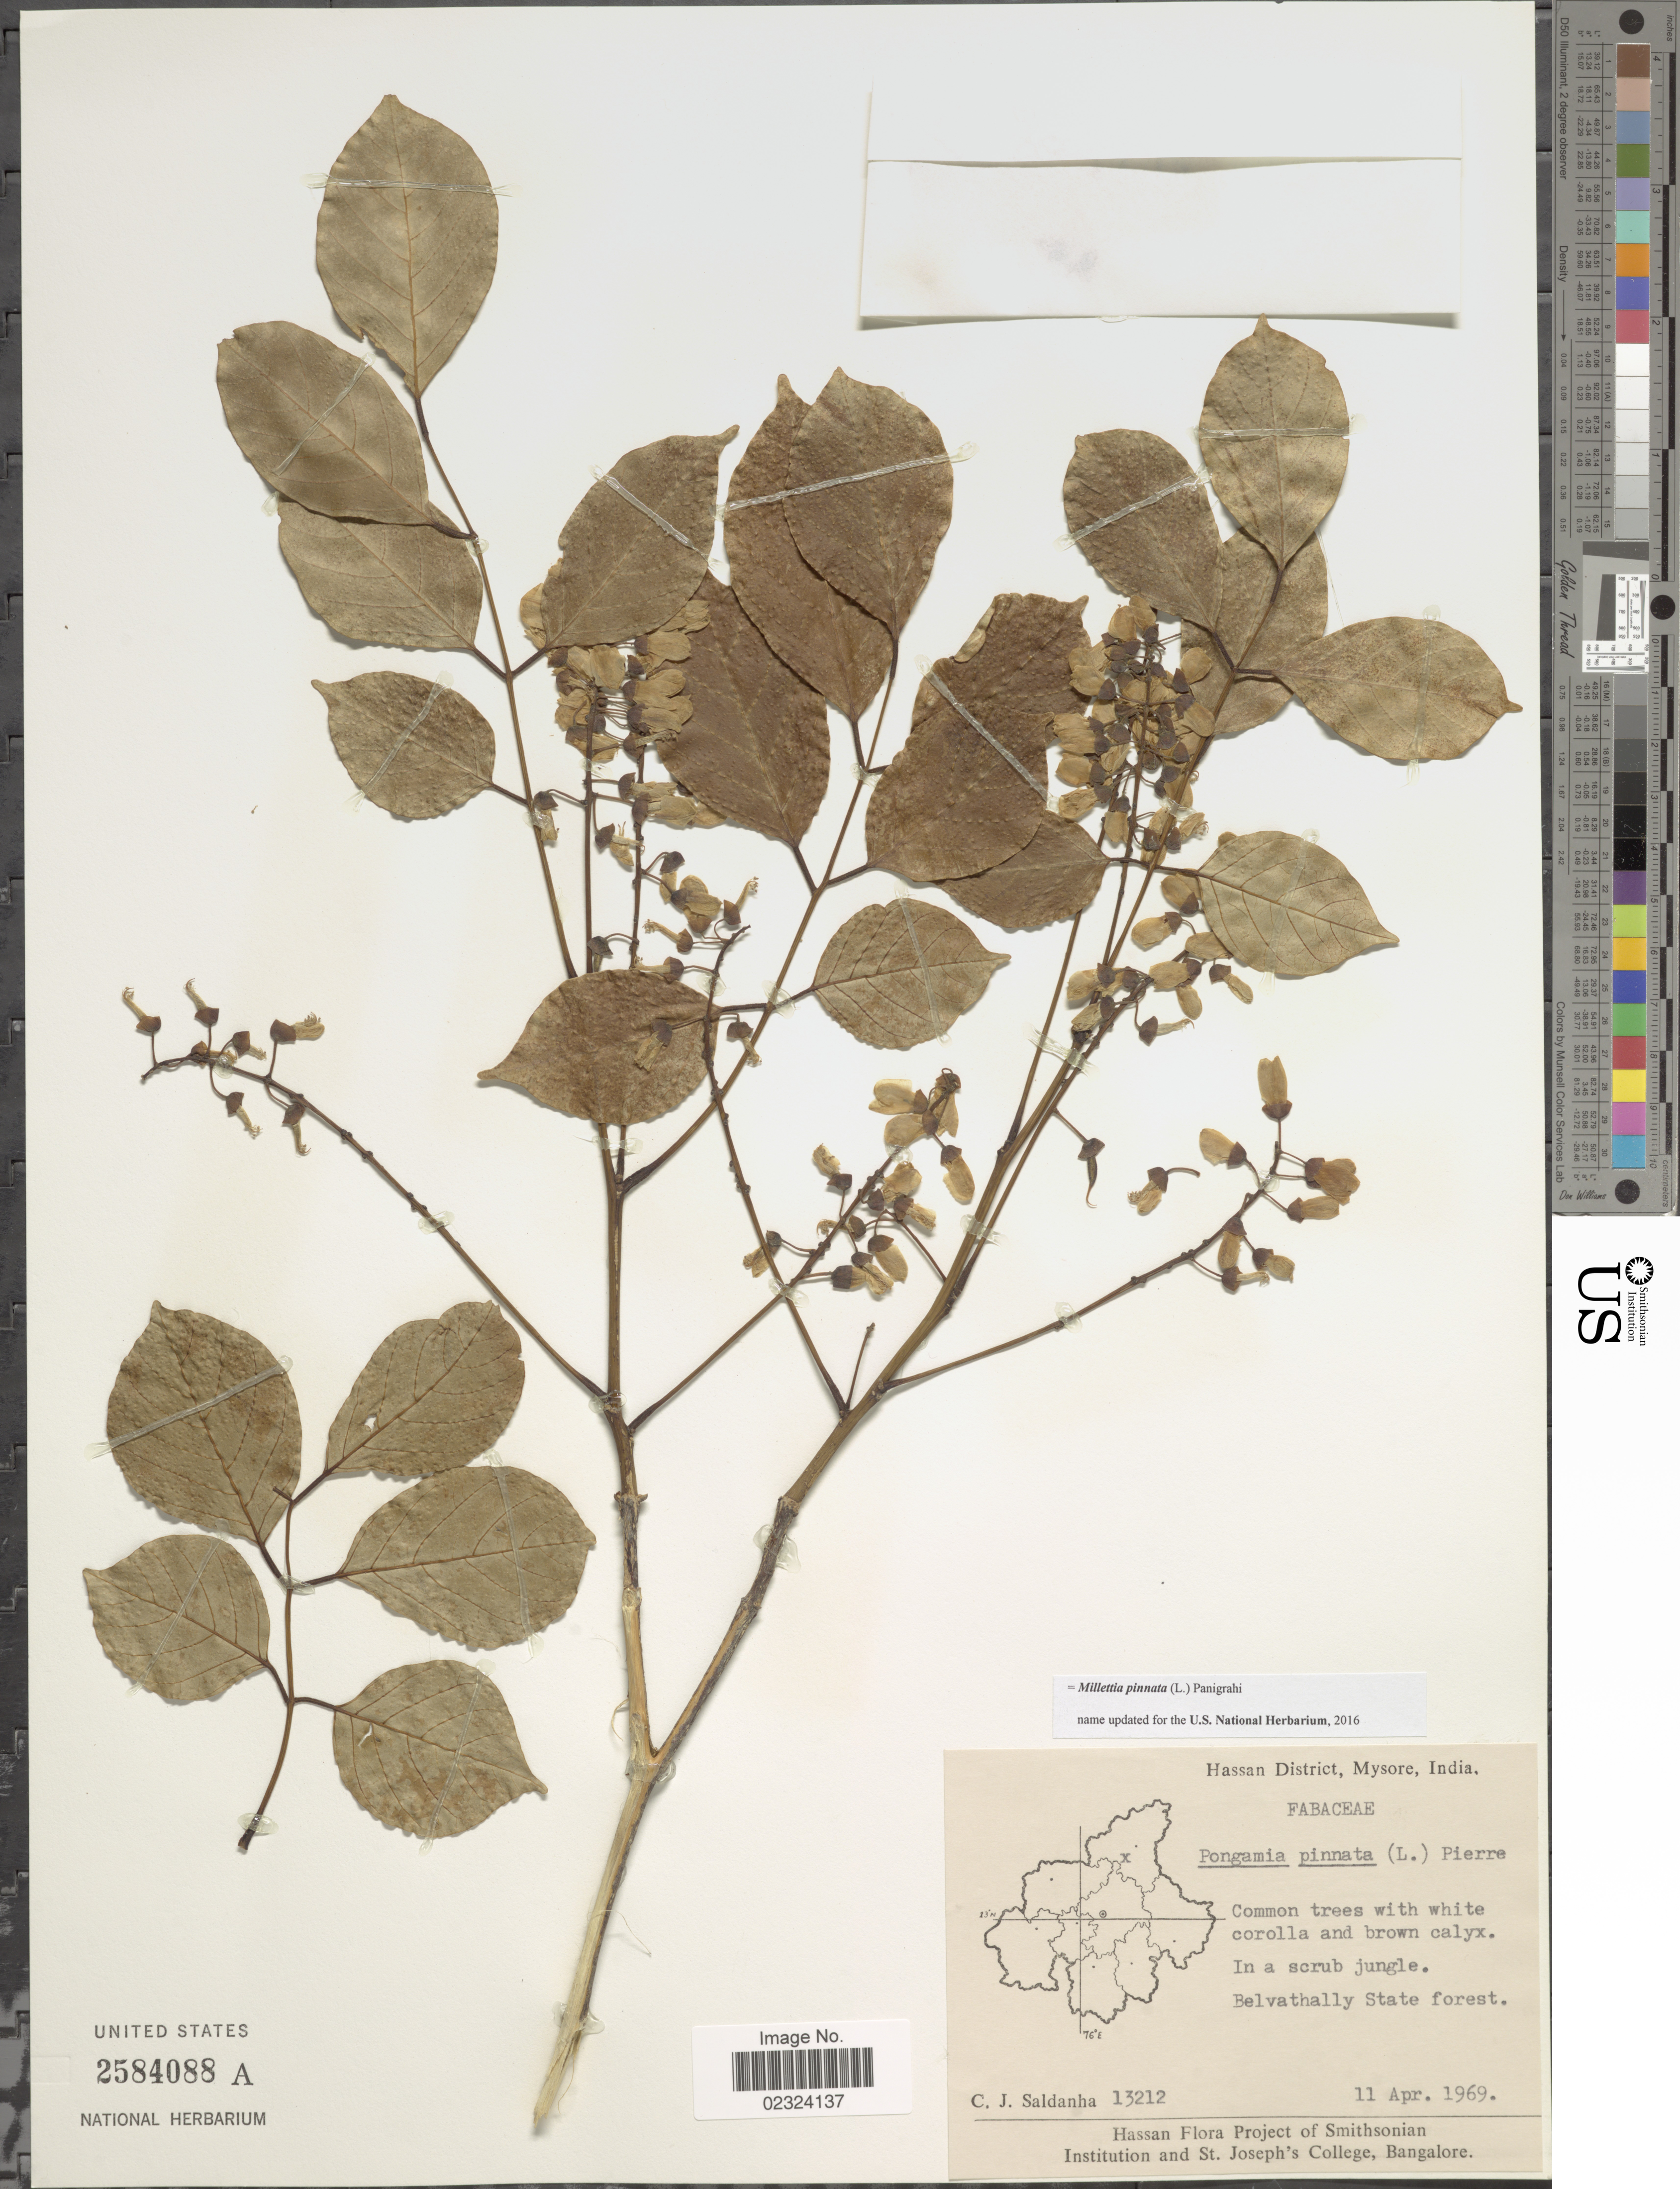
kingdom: Plantae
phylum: Tracheophyta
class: Magnoliopsida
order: Fabales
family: Fabaceae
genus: Millettia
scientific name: Millettia pinnata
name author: (L.) Panigrahi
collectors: C. J. Saldanha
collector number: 13212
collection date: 1969-04-11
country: India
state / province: Karnataka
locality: Hassan District, Mysore. Belvathally State forest.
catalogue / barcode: US 2584088A